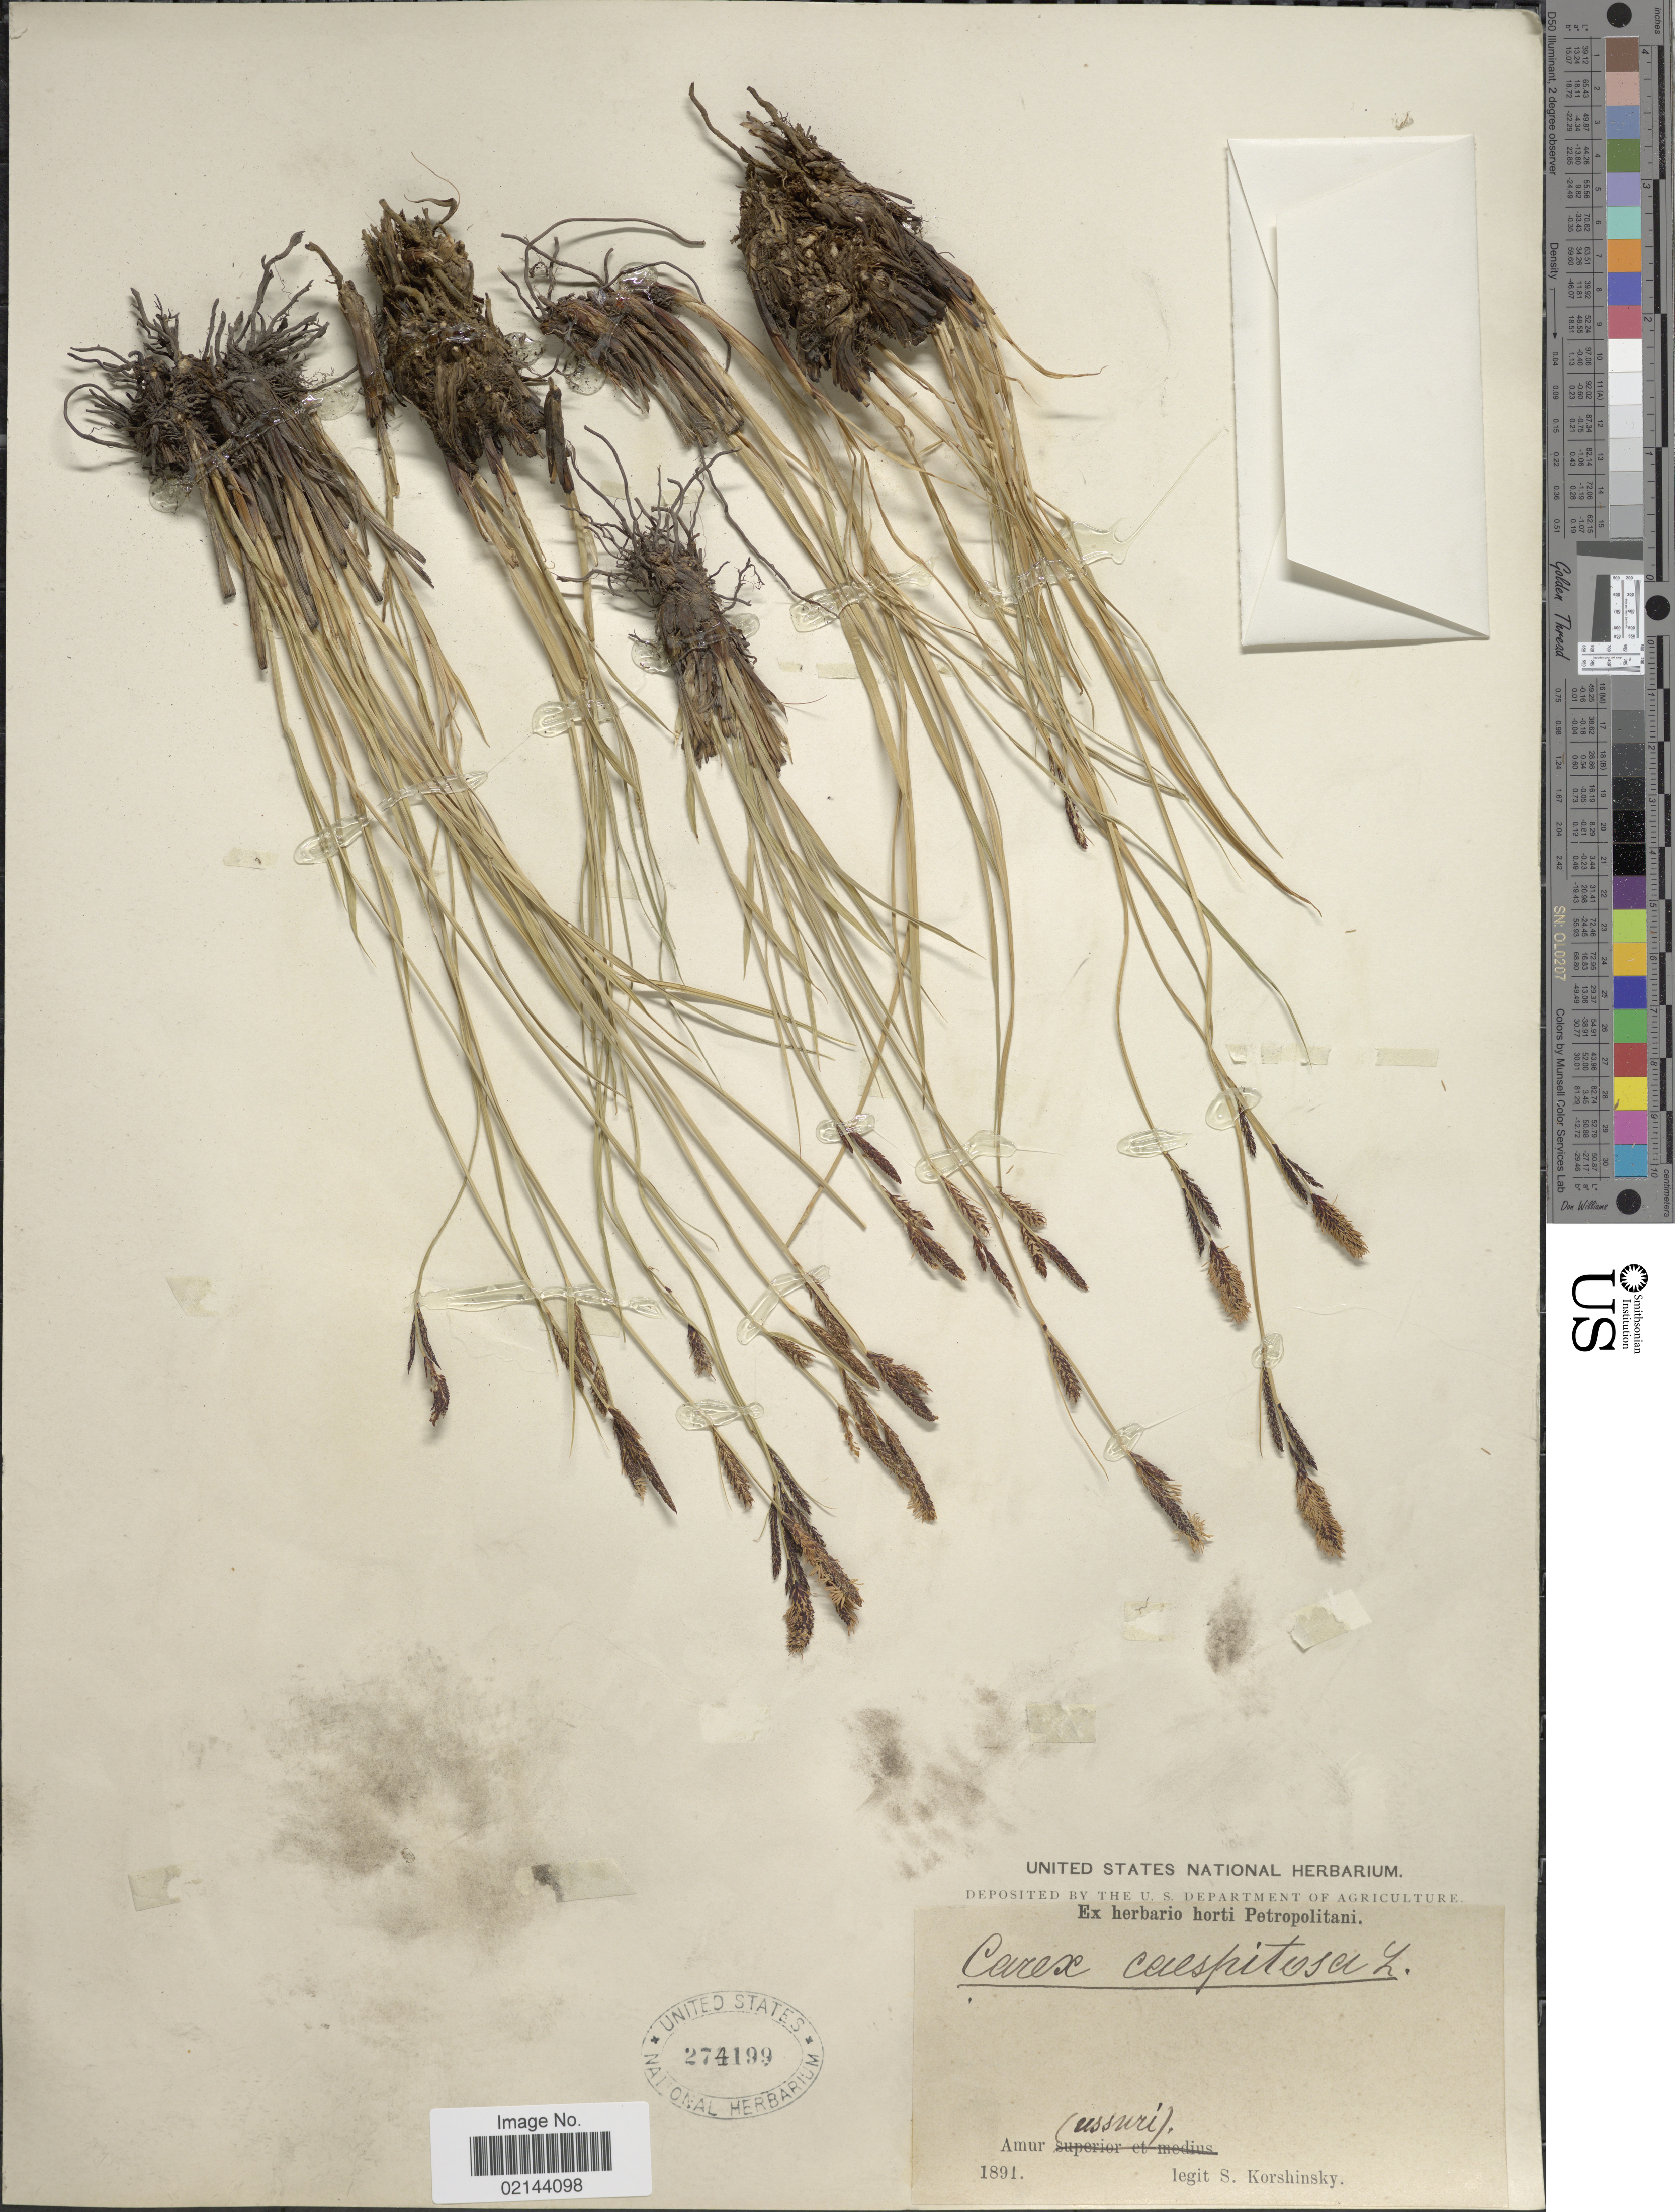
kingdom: Plantae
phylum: Tracheophyta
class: Liliopsida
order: Poales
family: Cyperaceae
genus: Carex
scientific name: Carex cespitosa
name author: L.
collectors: S. I. Korshinsky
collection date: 1891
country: Russian Federation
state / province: Amur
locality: (ussuri)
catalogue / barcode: US 274199